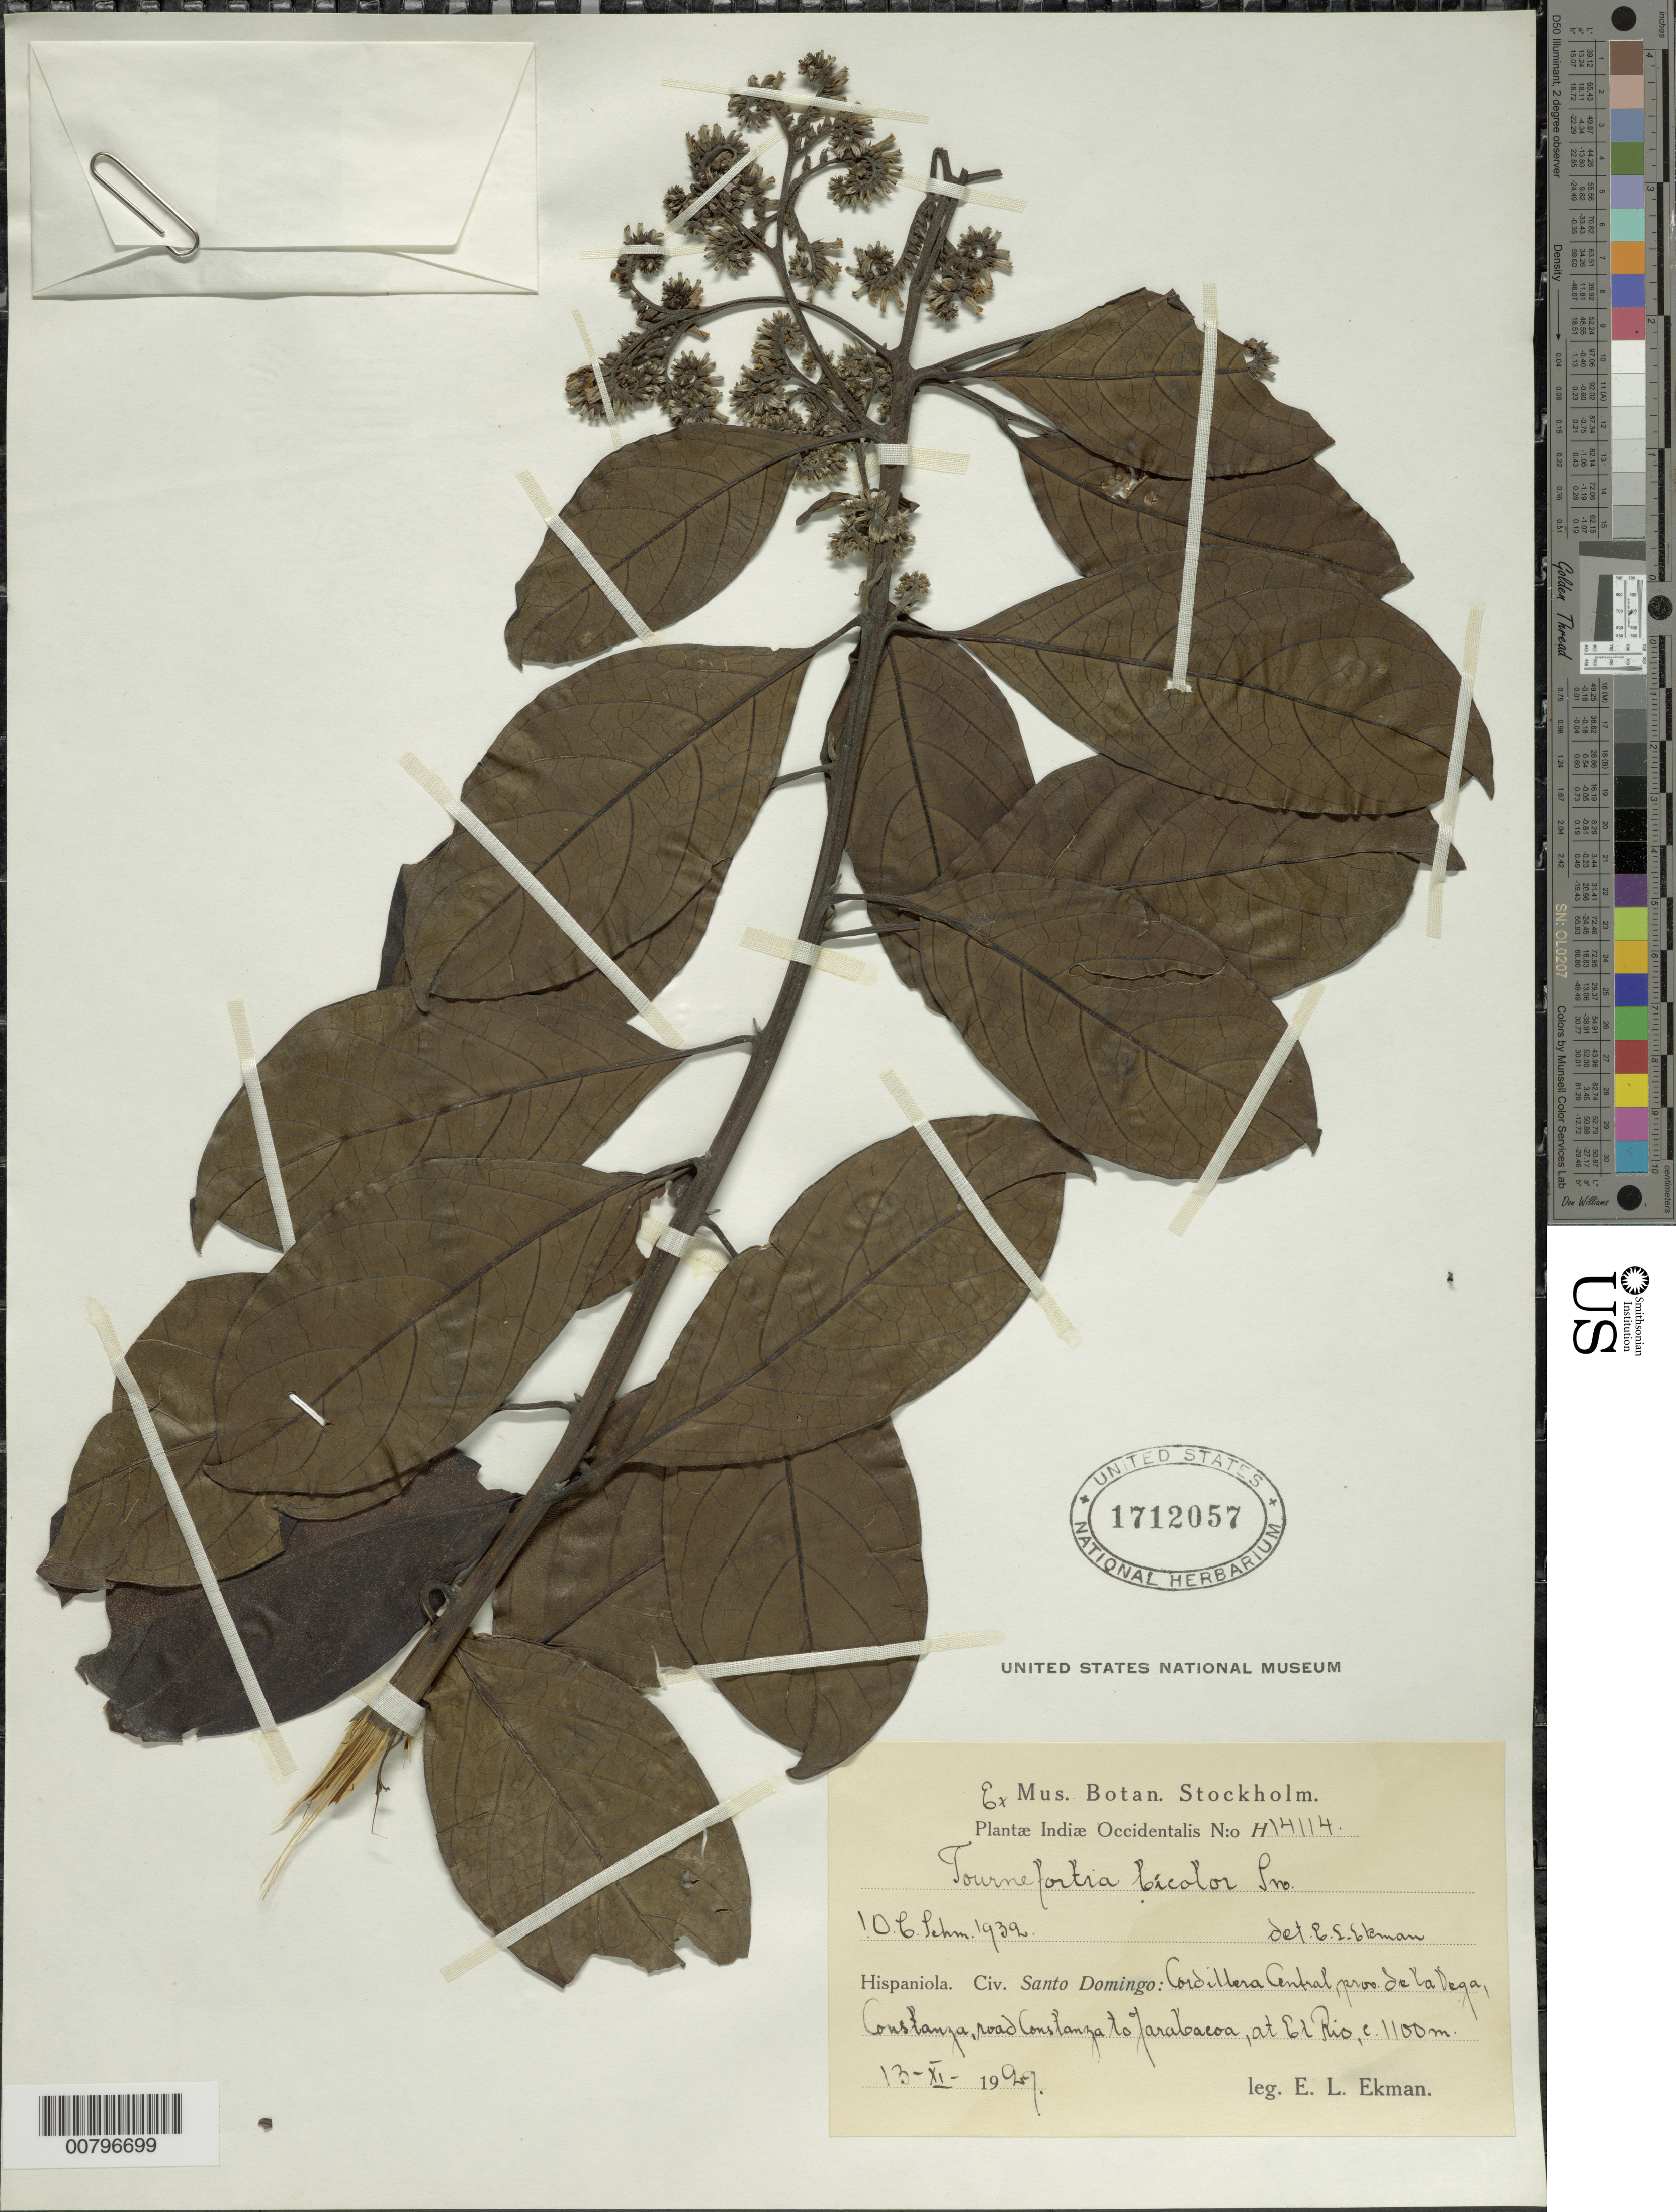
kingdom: Plantae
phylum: Tracheophyta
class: Magnoliopsida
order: Boraginales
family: Heliotropiaceae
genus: Tournefortia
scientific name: Tournefortia bycolor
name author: Sw.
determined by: Ekman, E. L.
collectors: E. L. Ekman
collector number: H 14114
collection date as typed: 13 Sep 1929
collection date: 1929-09-13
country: Dominican Republic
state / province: La Vega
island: Hispaniola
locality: Cordillera Central, Constanza, road Constanza to Jarabacoa, at El Rio.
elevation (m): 1100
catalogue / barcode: US 1712057